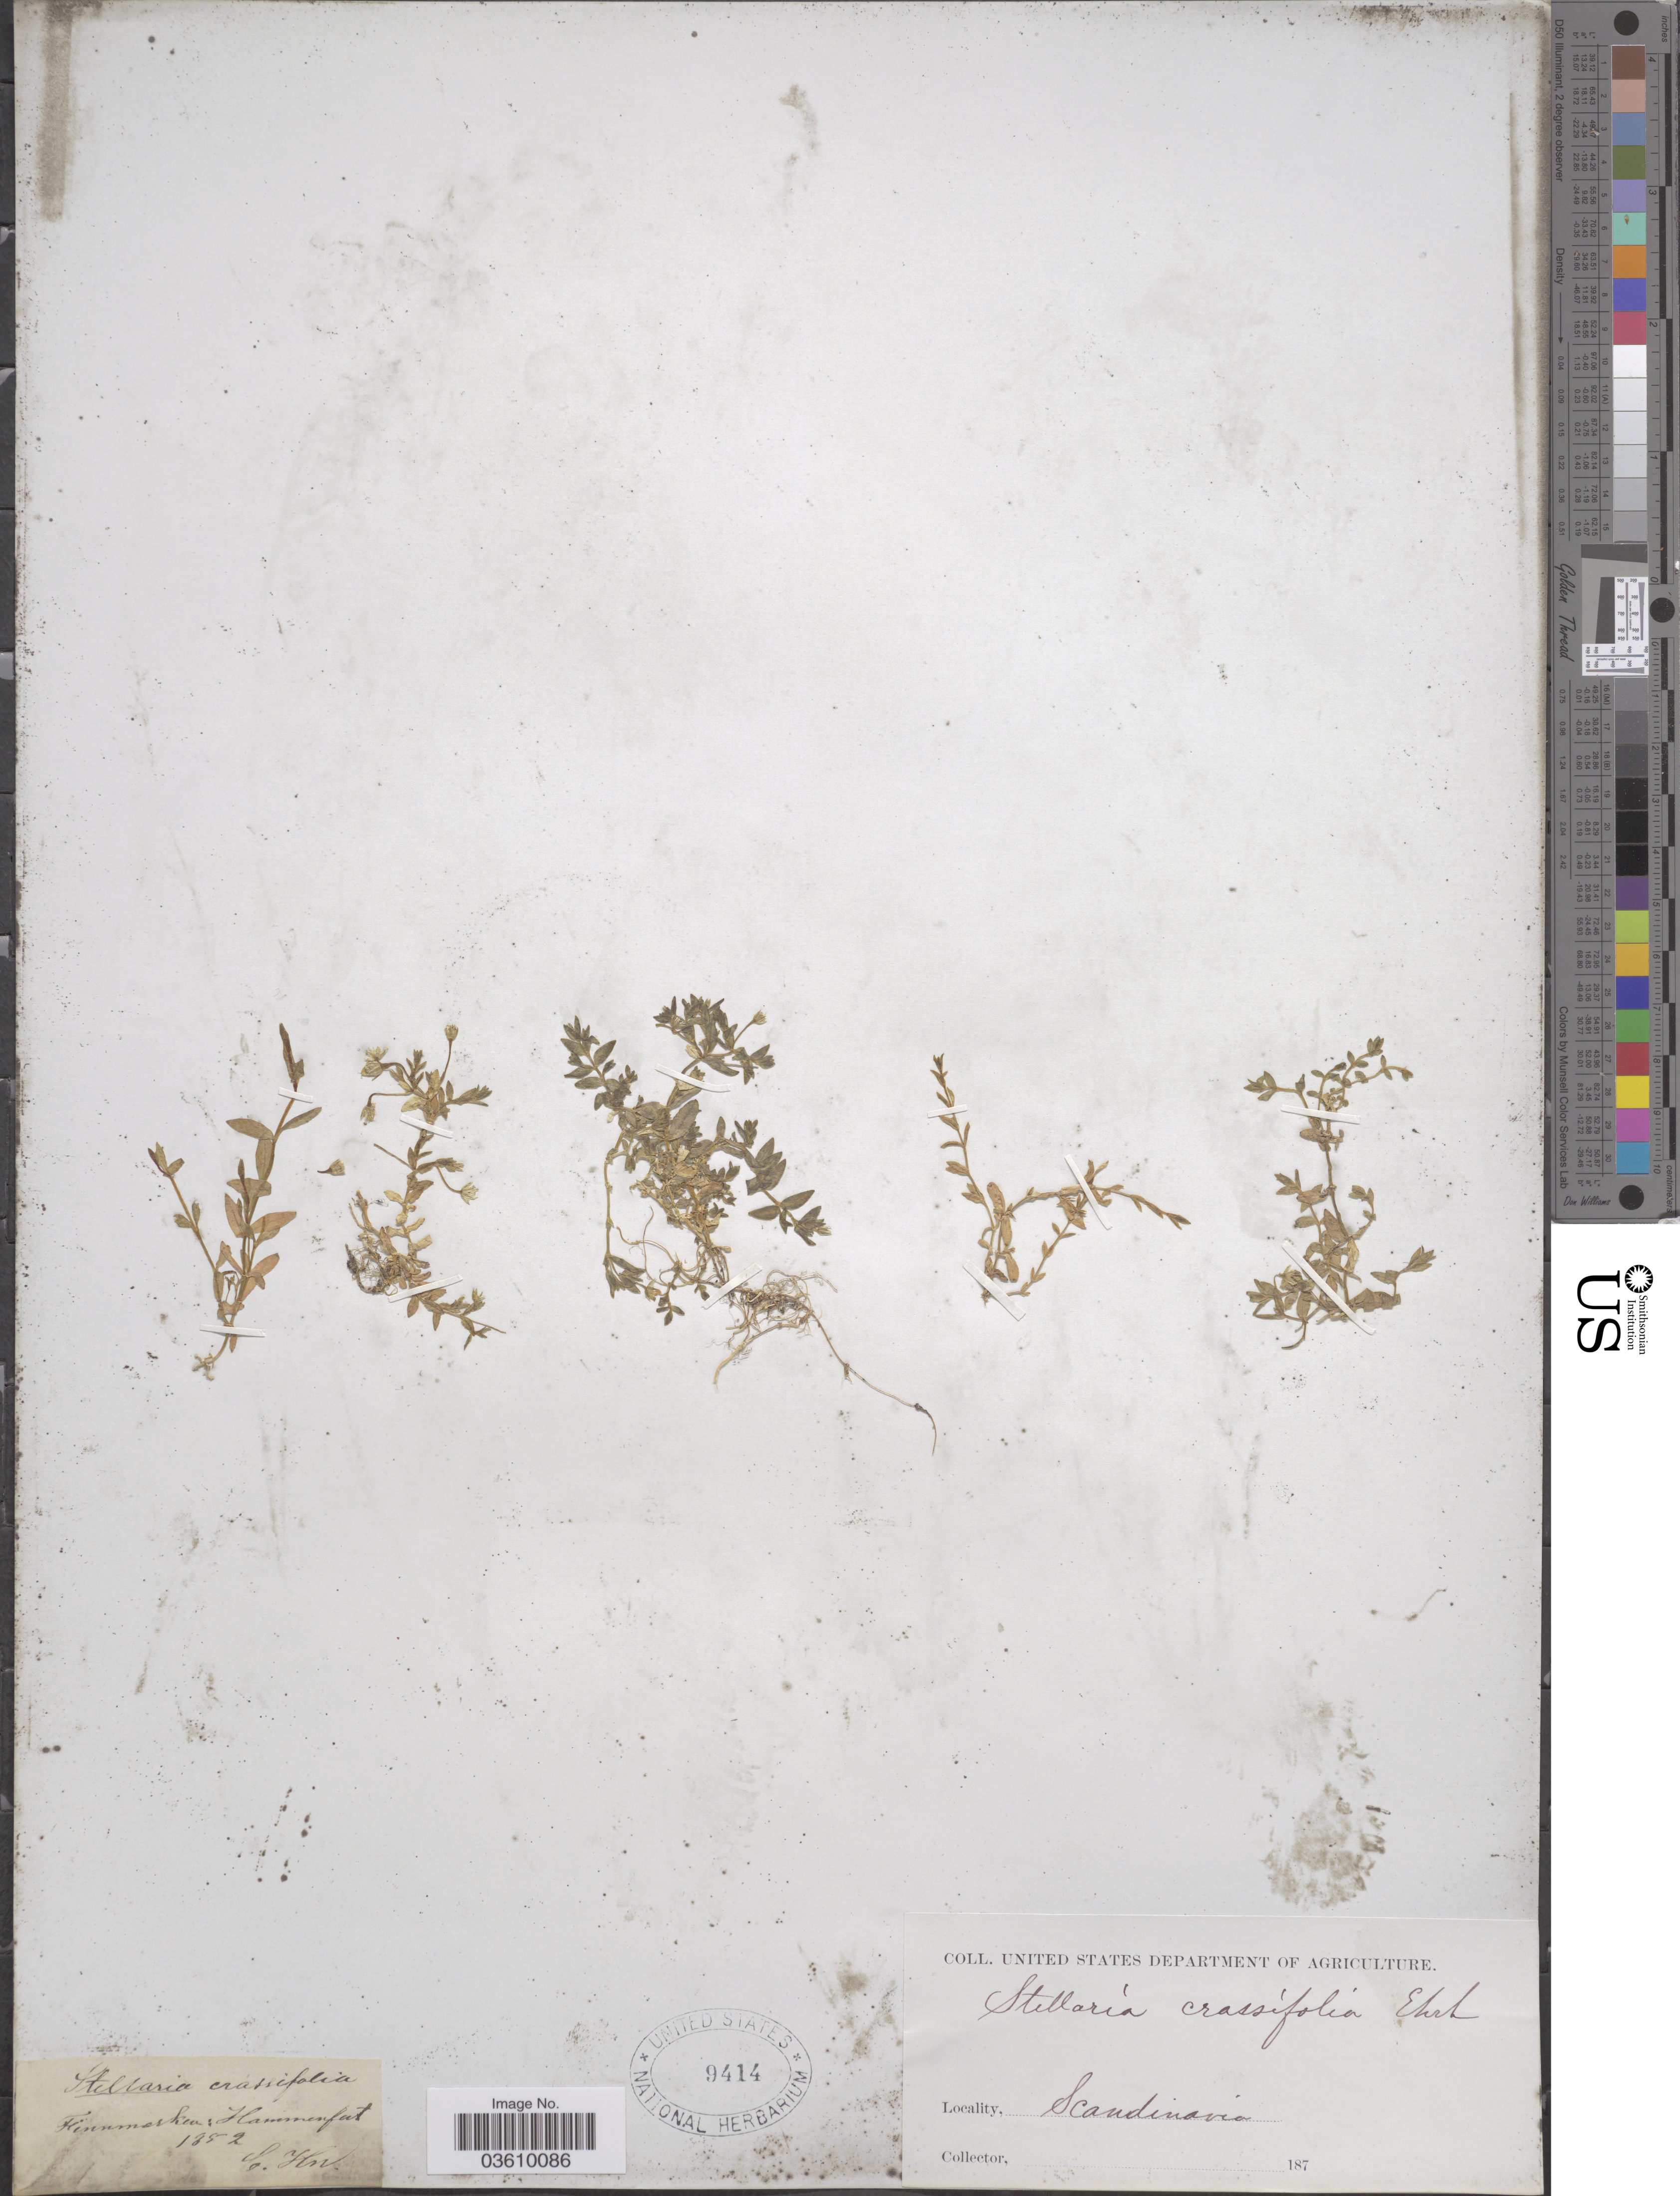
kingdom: Plantae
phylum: Tracheophyta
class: Magnoliopsida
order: Caryophyllales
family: Caryophyllaceae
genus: Stellaria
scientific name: Stellaria crassifolia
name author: Ehrh.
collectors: C. Hn.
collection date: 1852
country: Norway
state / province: Finnmark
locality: Finnmarken: Hammerfest. Scandinavia.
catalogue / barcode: US 9414